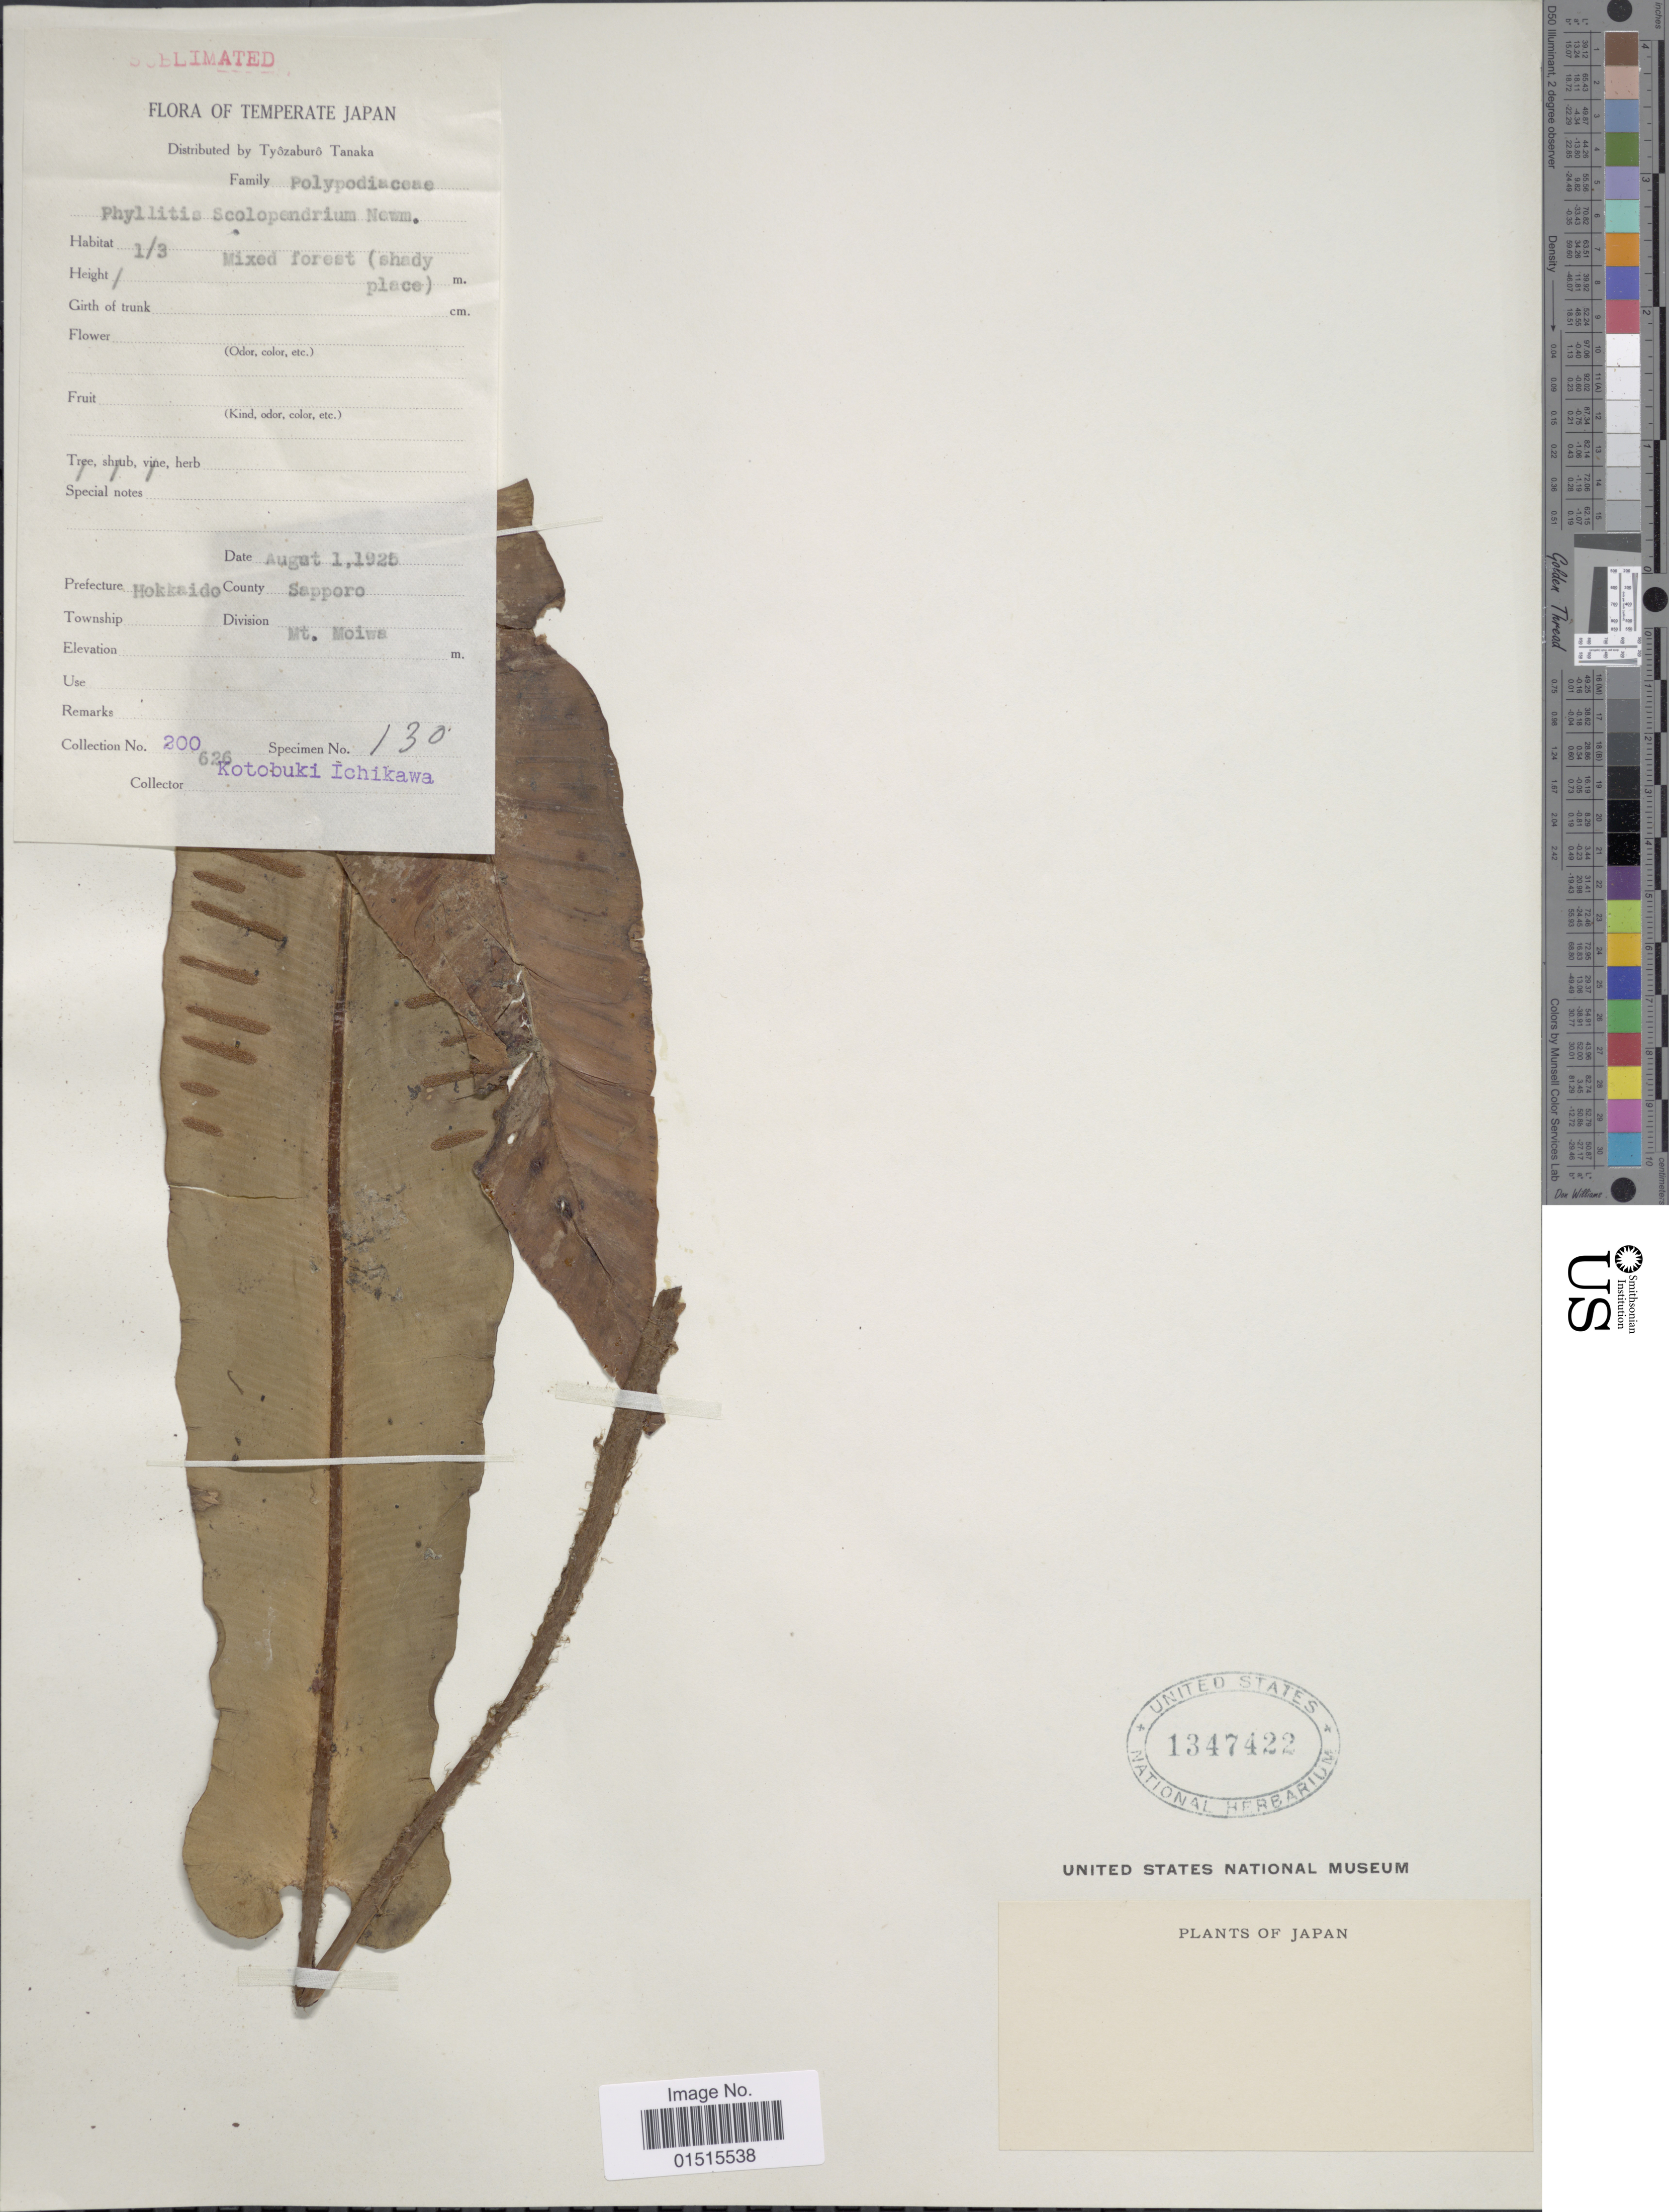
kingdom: Plantae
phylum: Tracheophyta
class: Polypodiopsida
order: Polypodiales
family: Aspleniaceae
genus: Asplenium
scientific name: Asplenium scolopendrium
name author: Sm.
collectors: K. Ichikawa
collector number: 626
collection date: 1925-08-01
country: Japan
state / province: Hokkaidō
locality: Sapporo, Mt. Moiwa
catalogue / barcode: US 1347422